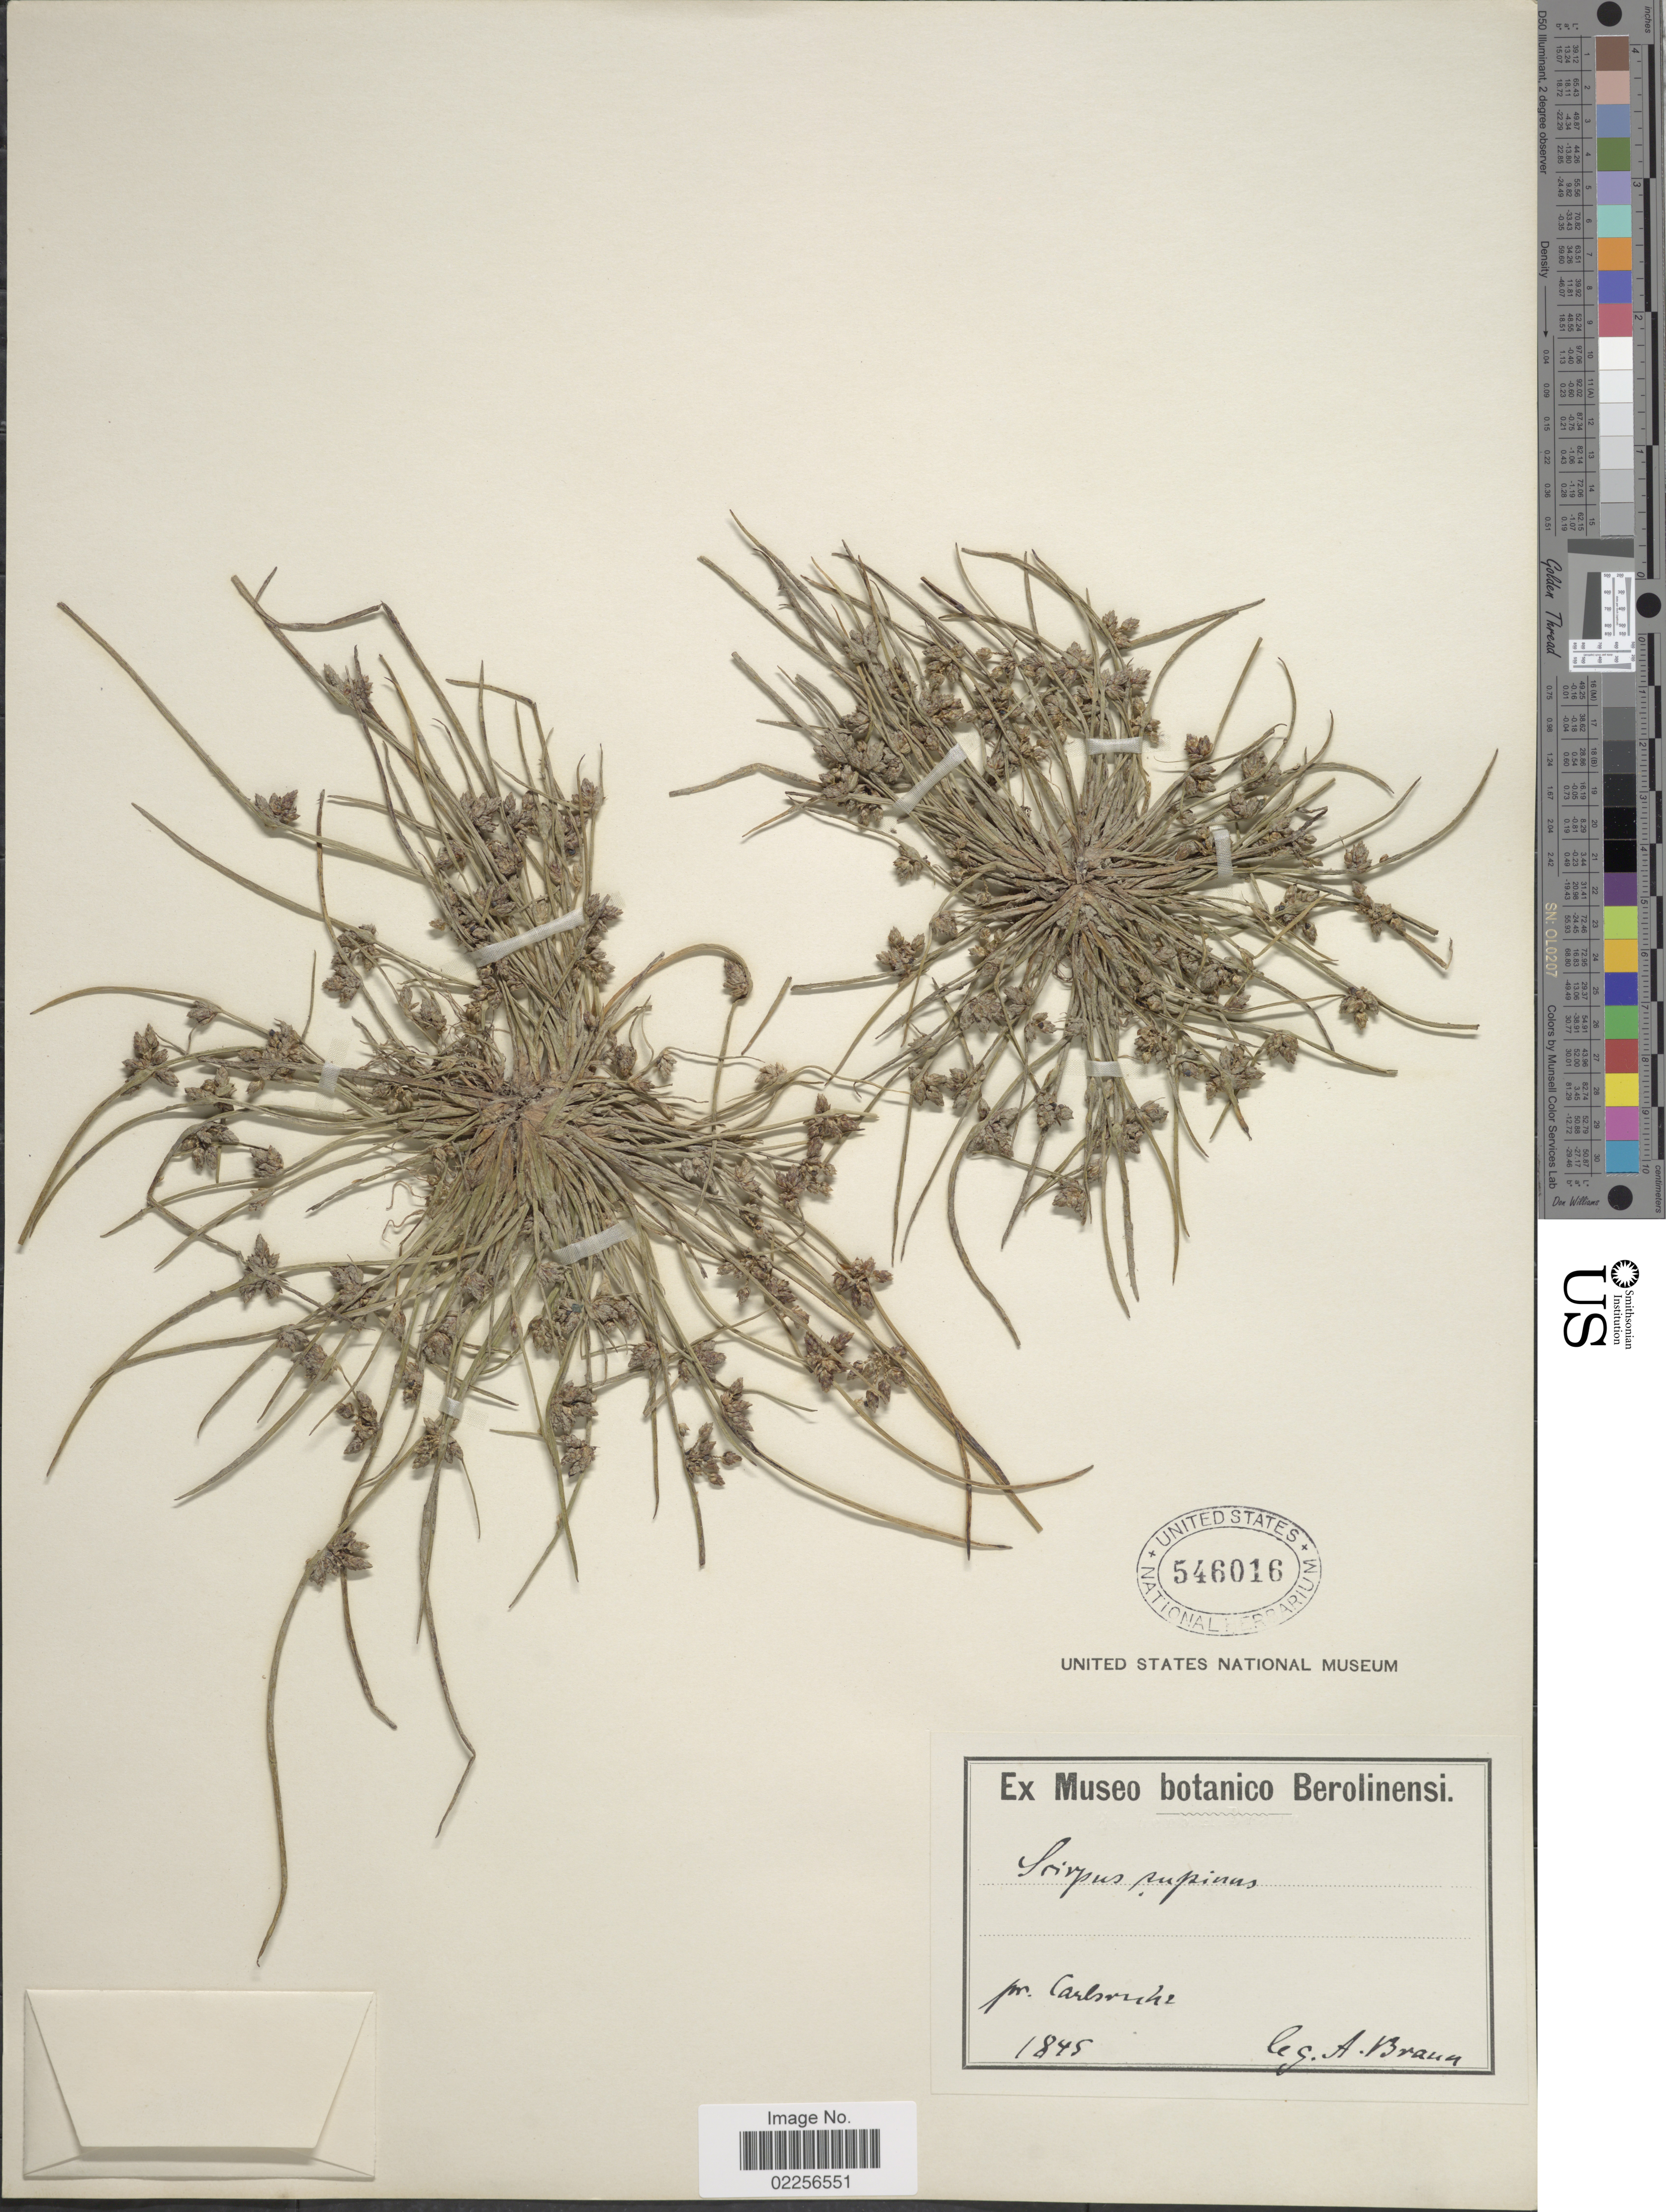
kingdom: Plantae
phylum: Tracheophyta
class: Liliopsida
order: Poales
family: Cyperaceae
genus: Schoenoplectus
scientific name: Schoenoplectus supinus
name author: (L.) Palla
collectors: A. Braun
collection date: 1845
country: Germany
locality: Pr. Carlsriche [interpreted]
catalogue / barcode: US 546016